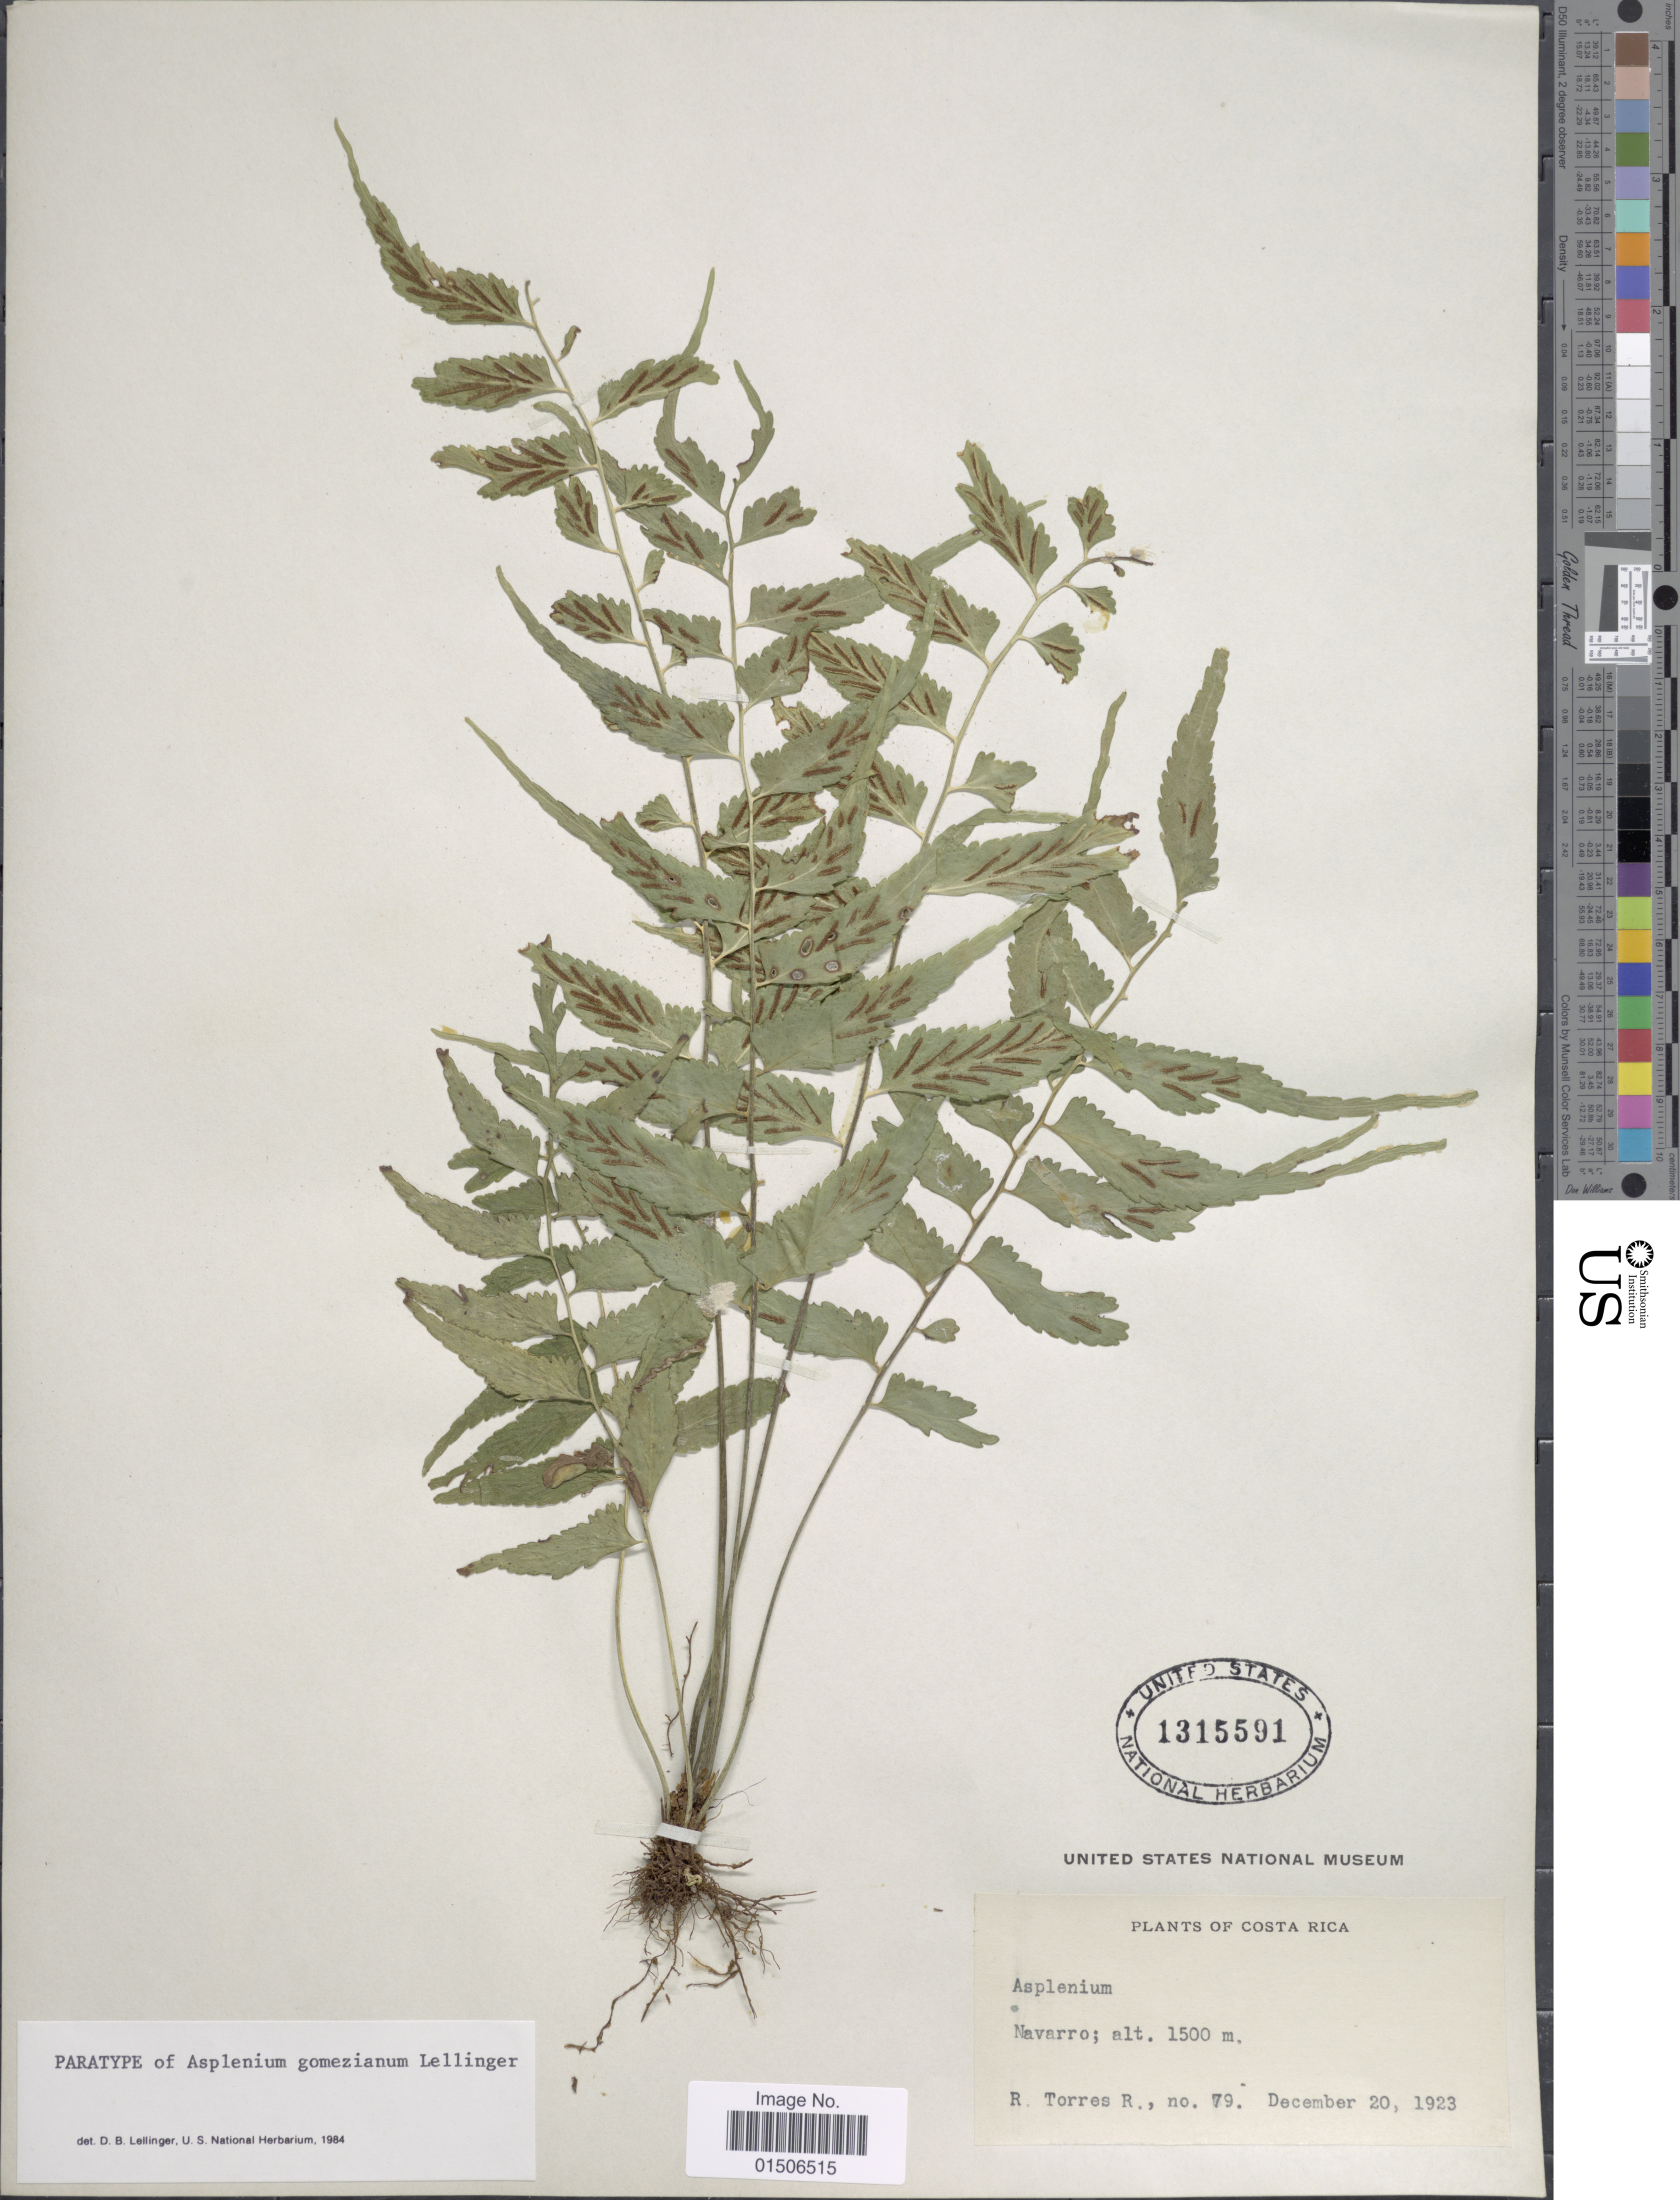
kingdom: Plantae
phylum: Tracheophyta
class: Polypodiopsida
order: Polypodiales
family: Aspleniaceae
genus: Asplenium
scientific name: Asplenium gomezianum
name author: Lellinger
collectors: R. Torres R.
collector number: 79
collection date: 1923-12-20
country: Costa Rica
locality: Navarro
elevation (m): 1500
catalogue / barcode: US 1315591